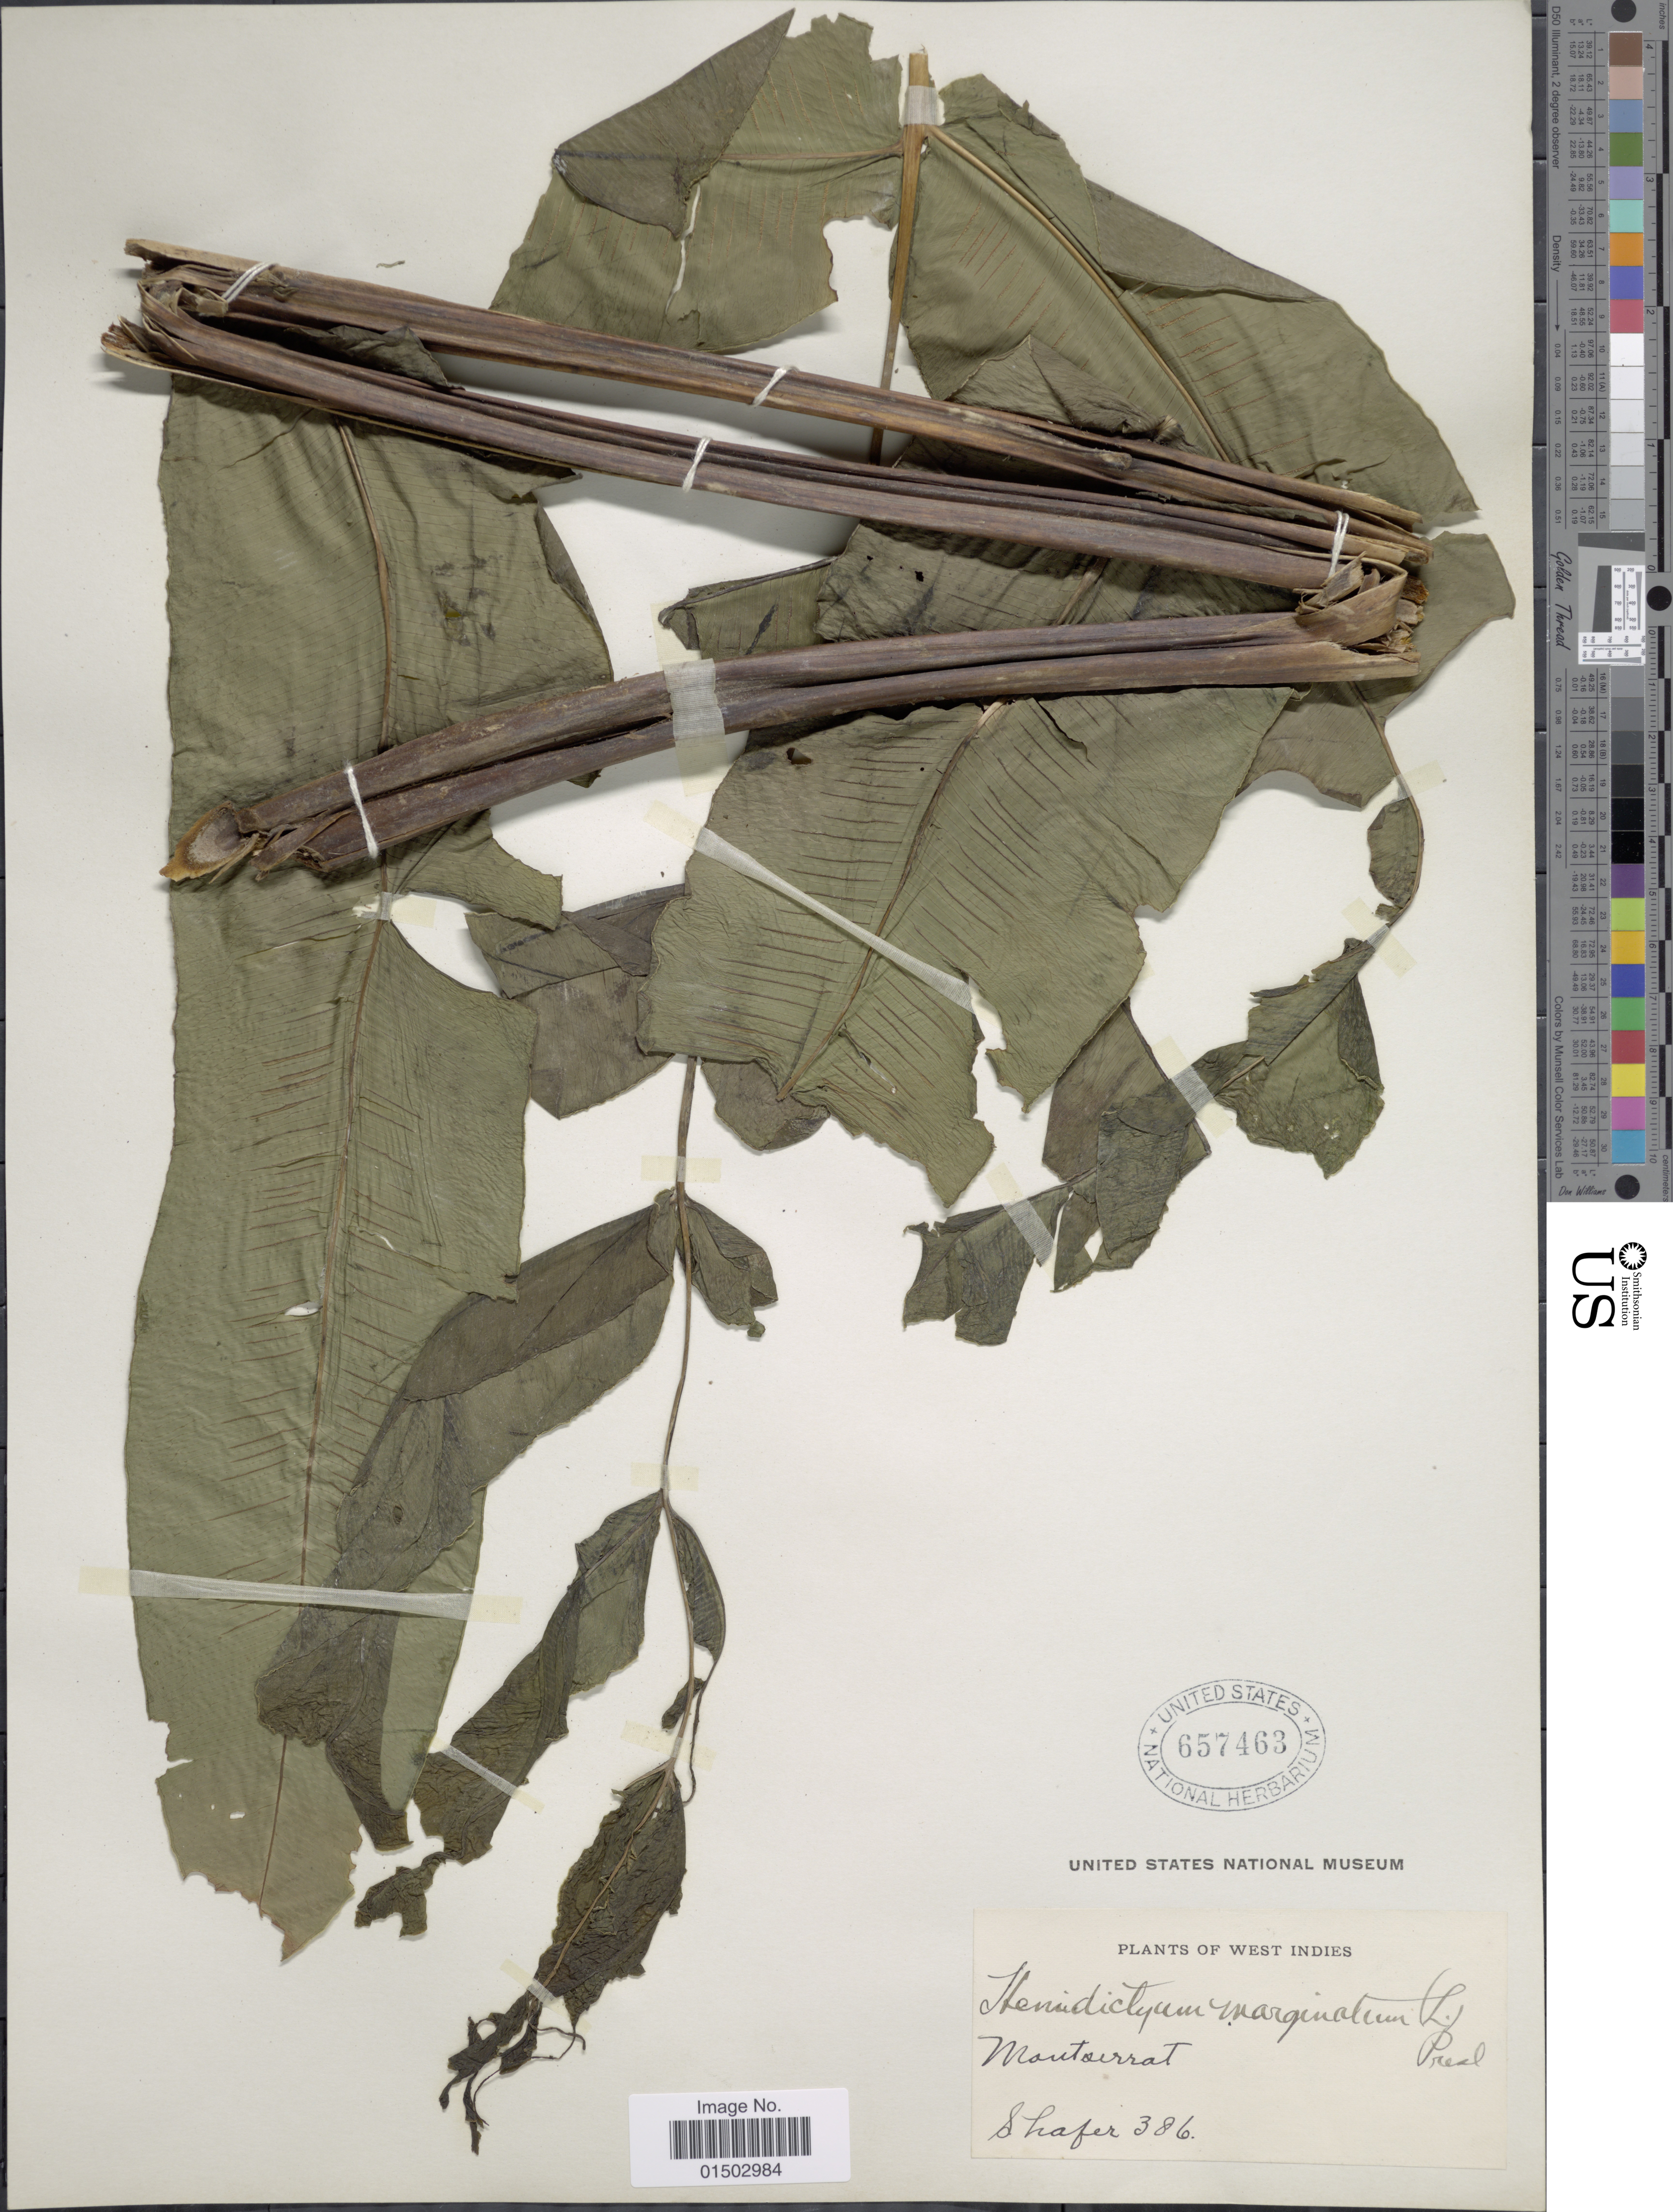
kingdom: Plantae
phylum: Tracheophyta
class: Polypodiopsida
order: Polypodiales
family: Hemidictyaceae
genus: Hemidictyum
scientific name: Hemidictyum marginatum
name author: (L.) C. Presl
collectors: Shafer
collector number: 386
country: Montserrat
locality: Plants of West Indies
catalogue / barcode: US 657463